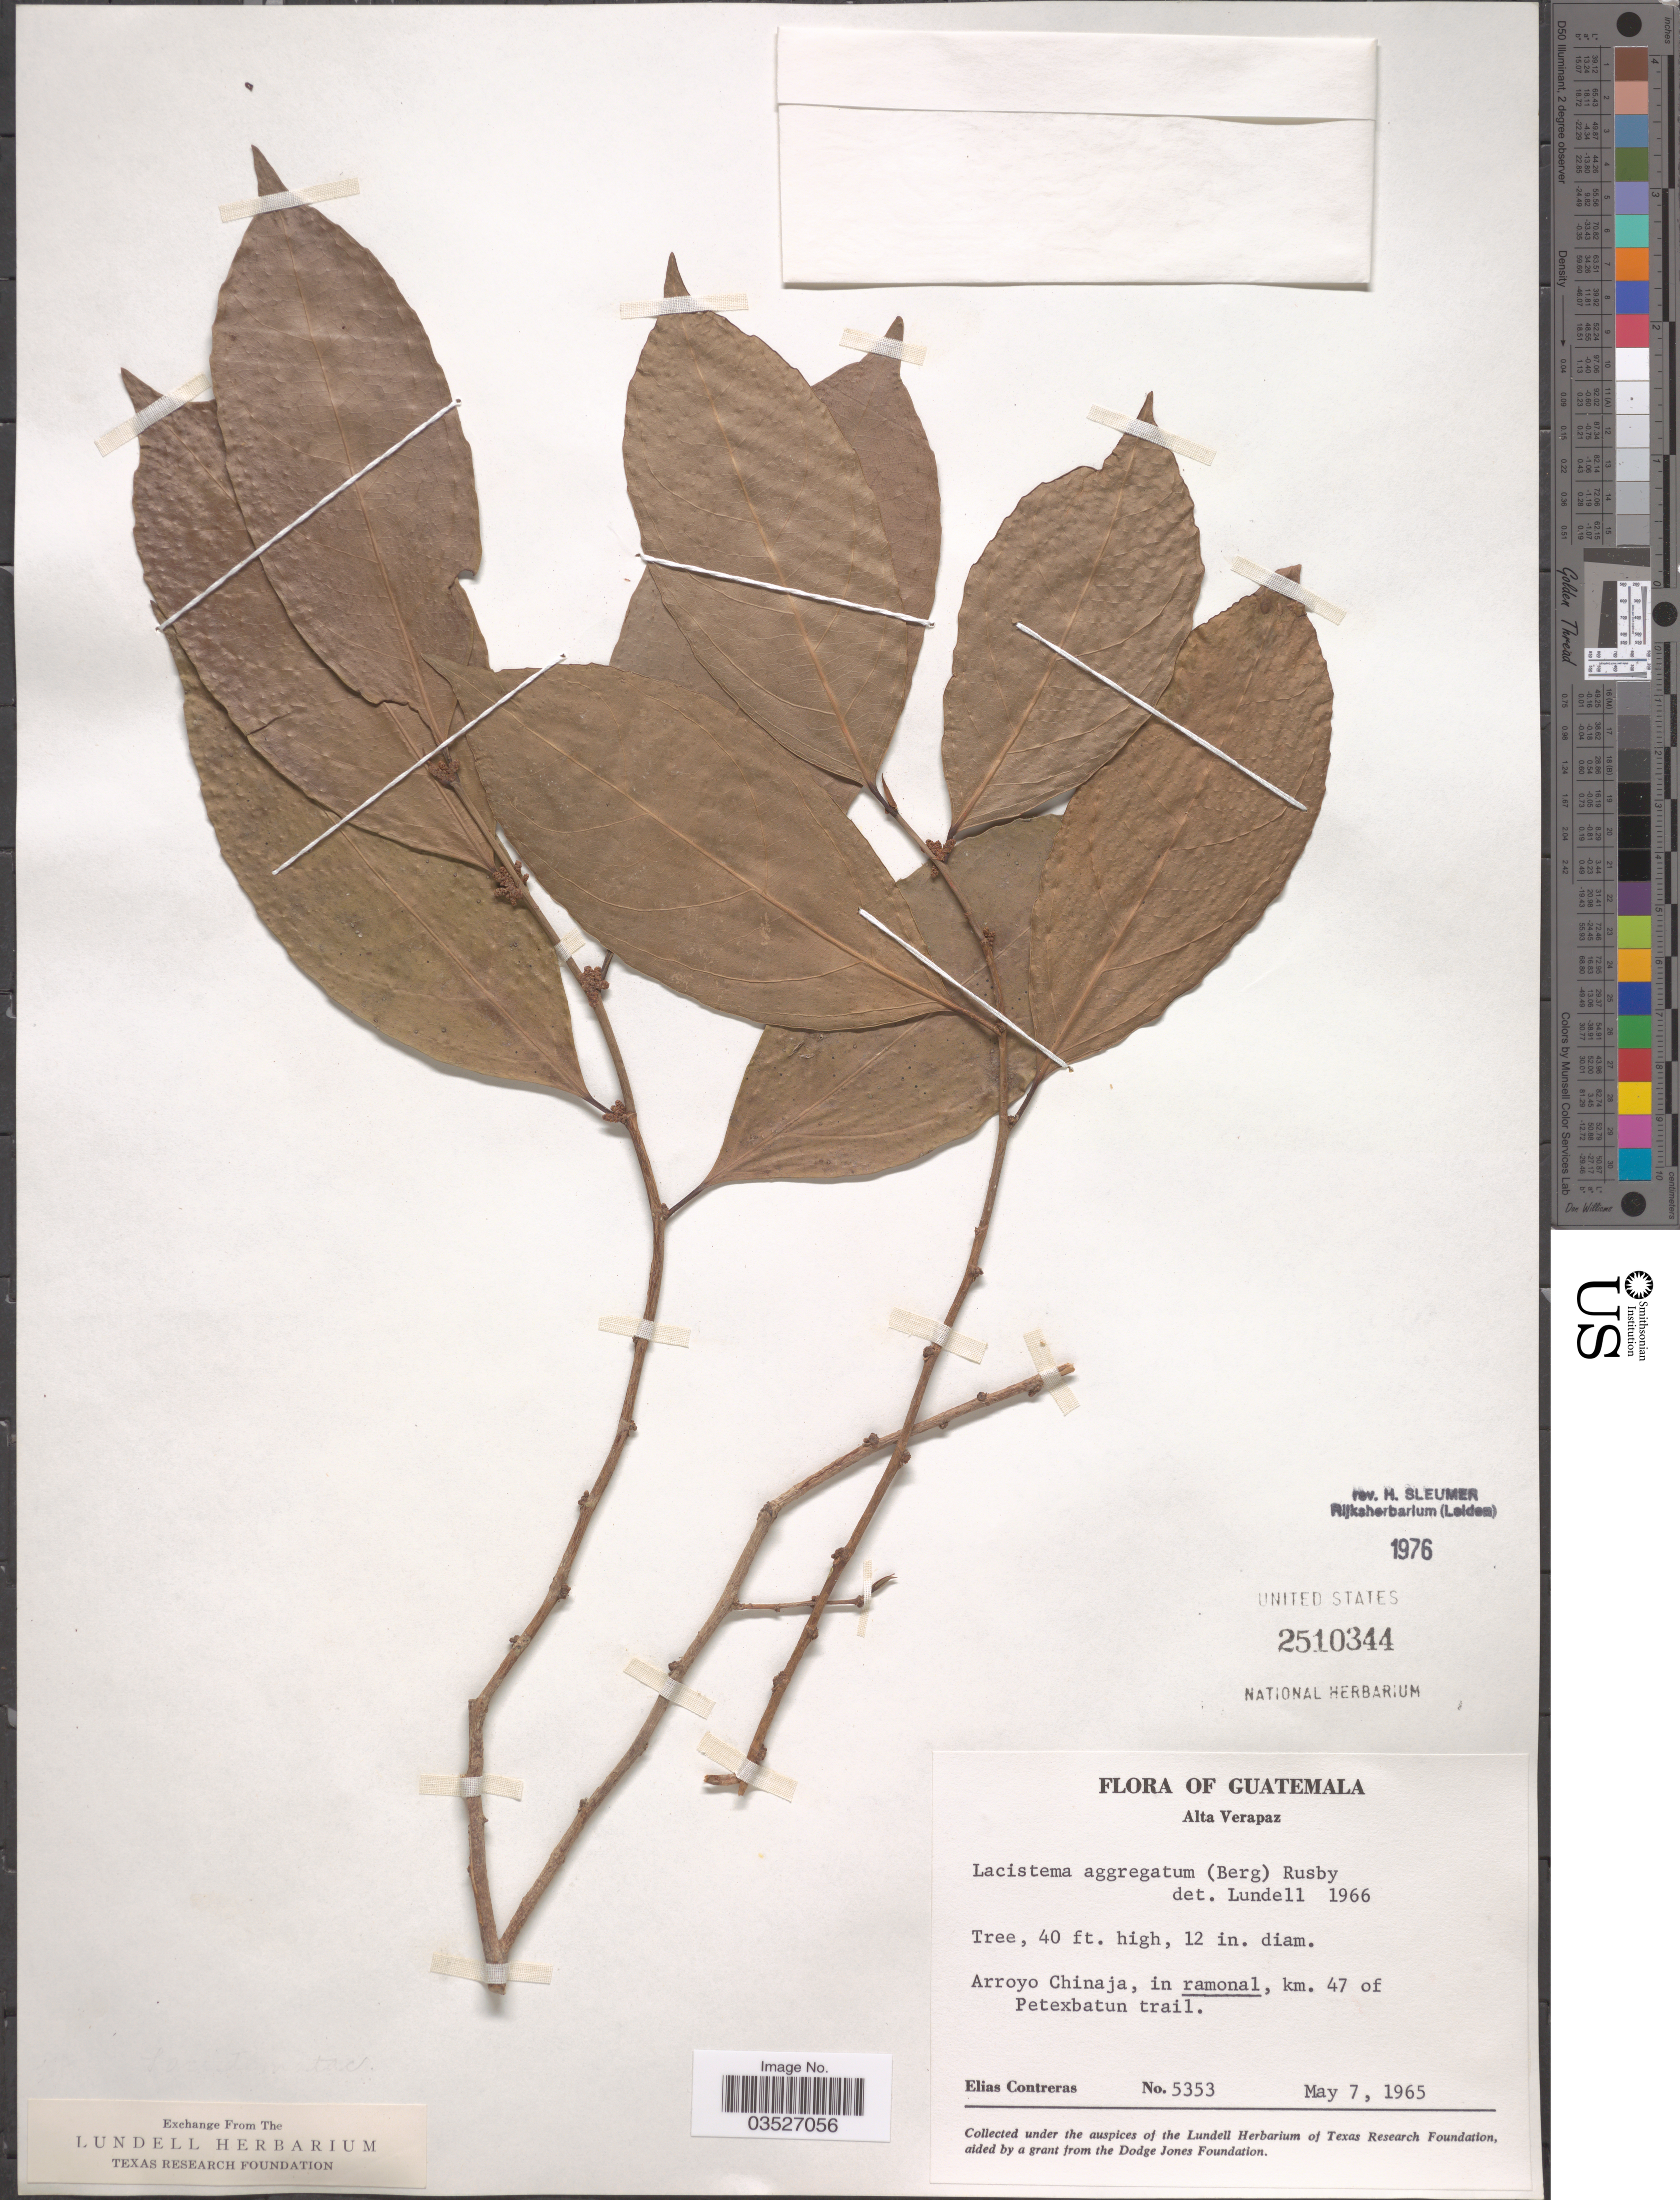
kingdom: Plantae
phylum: Tracheophyta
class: Magnoliopsida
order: Malpighiales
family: Lacistemataceae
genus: Lacistema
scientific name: Lacistema aggregatum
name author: (P.J. Bergius) Rusby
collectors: E. Contreras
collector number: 5353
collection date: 1965-05-07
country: Guatemala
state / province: Alta Verapaz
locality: Arroyo Chinaja, in ramonal, km. 47 of Petexbatun trail.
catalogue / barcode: US 2510344